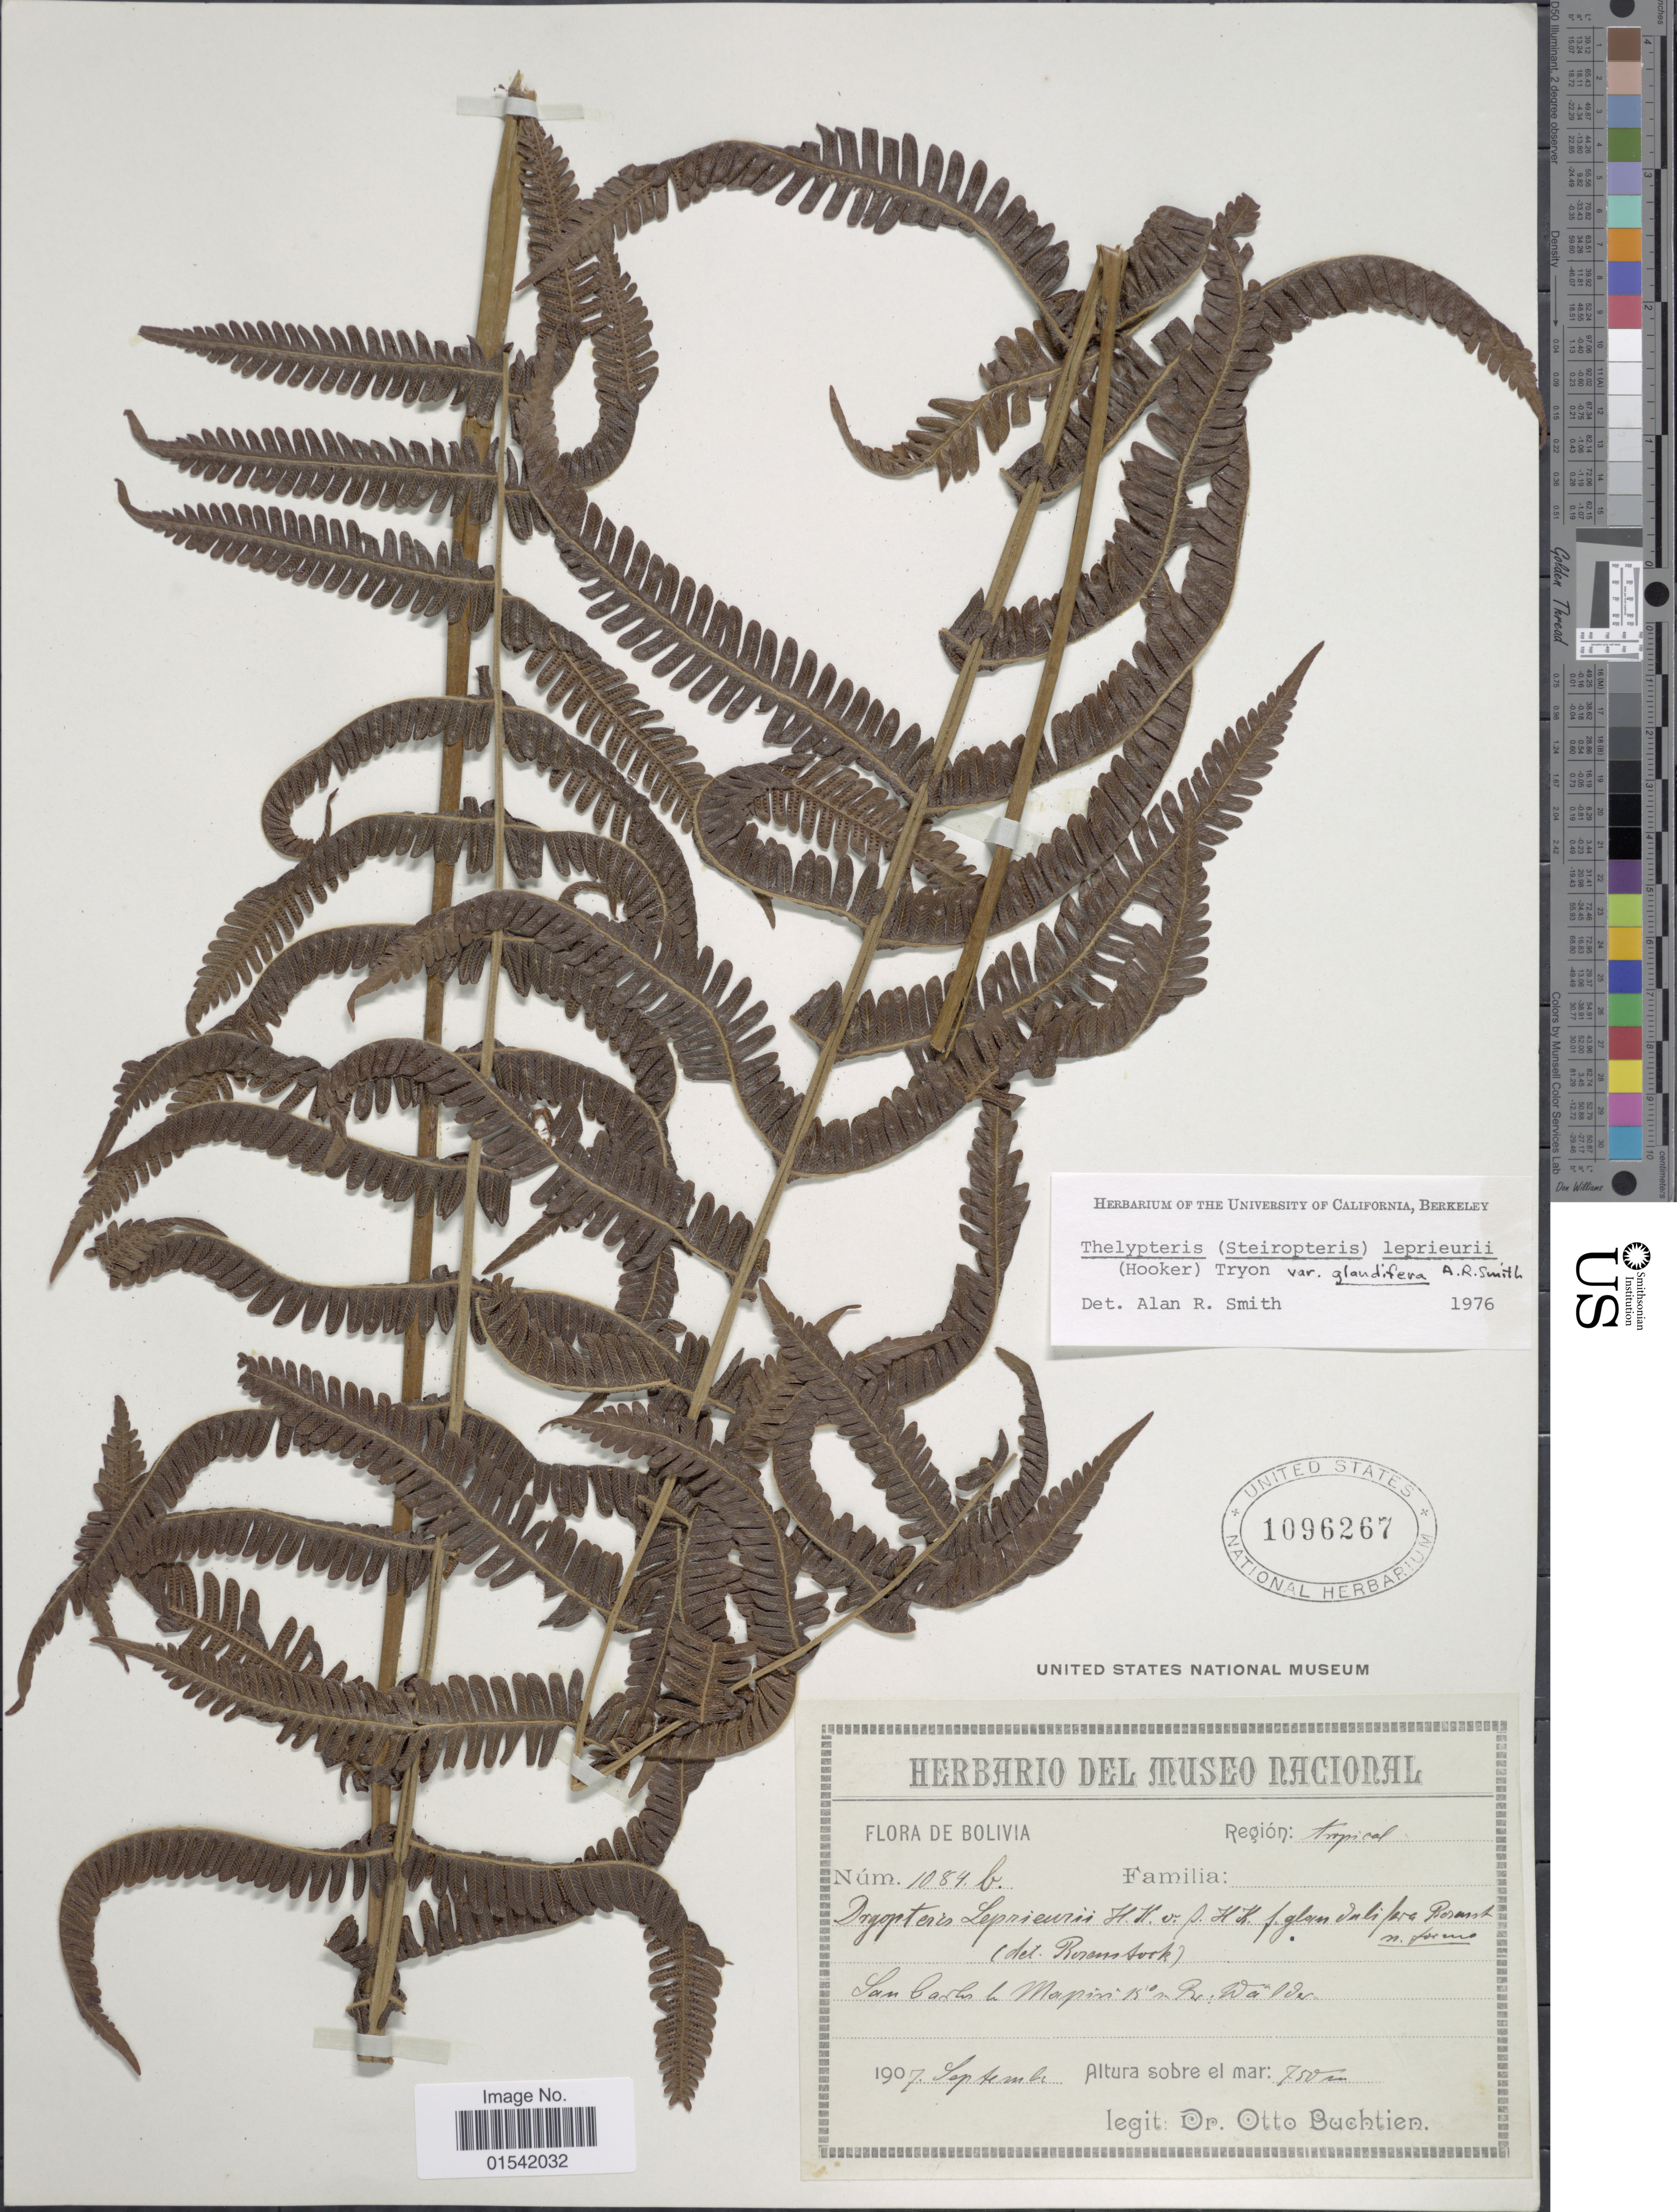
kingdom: Plantae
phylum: Tracheophyta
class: Polypodiopsida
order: Polypodiales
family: Thelypteridaceae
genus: Steiropteris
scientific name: Steiropteris leprieurii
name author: (Hook. f.) Pic. Serm.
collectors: O. Buchtien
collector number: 1084b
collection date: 1907-09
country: Bolivia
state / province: La Paz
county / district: Mapiri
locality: San Carlos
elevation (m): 750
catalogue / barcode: US 1096267